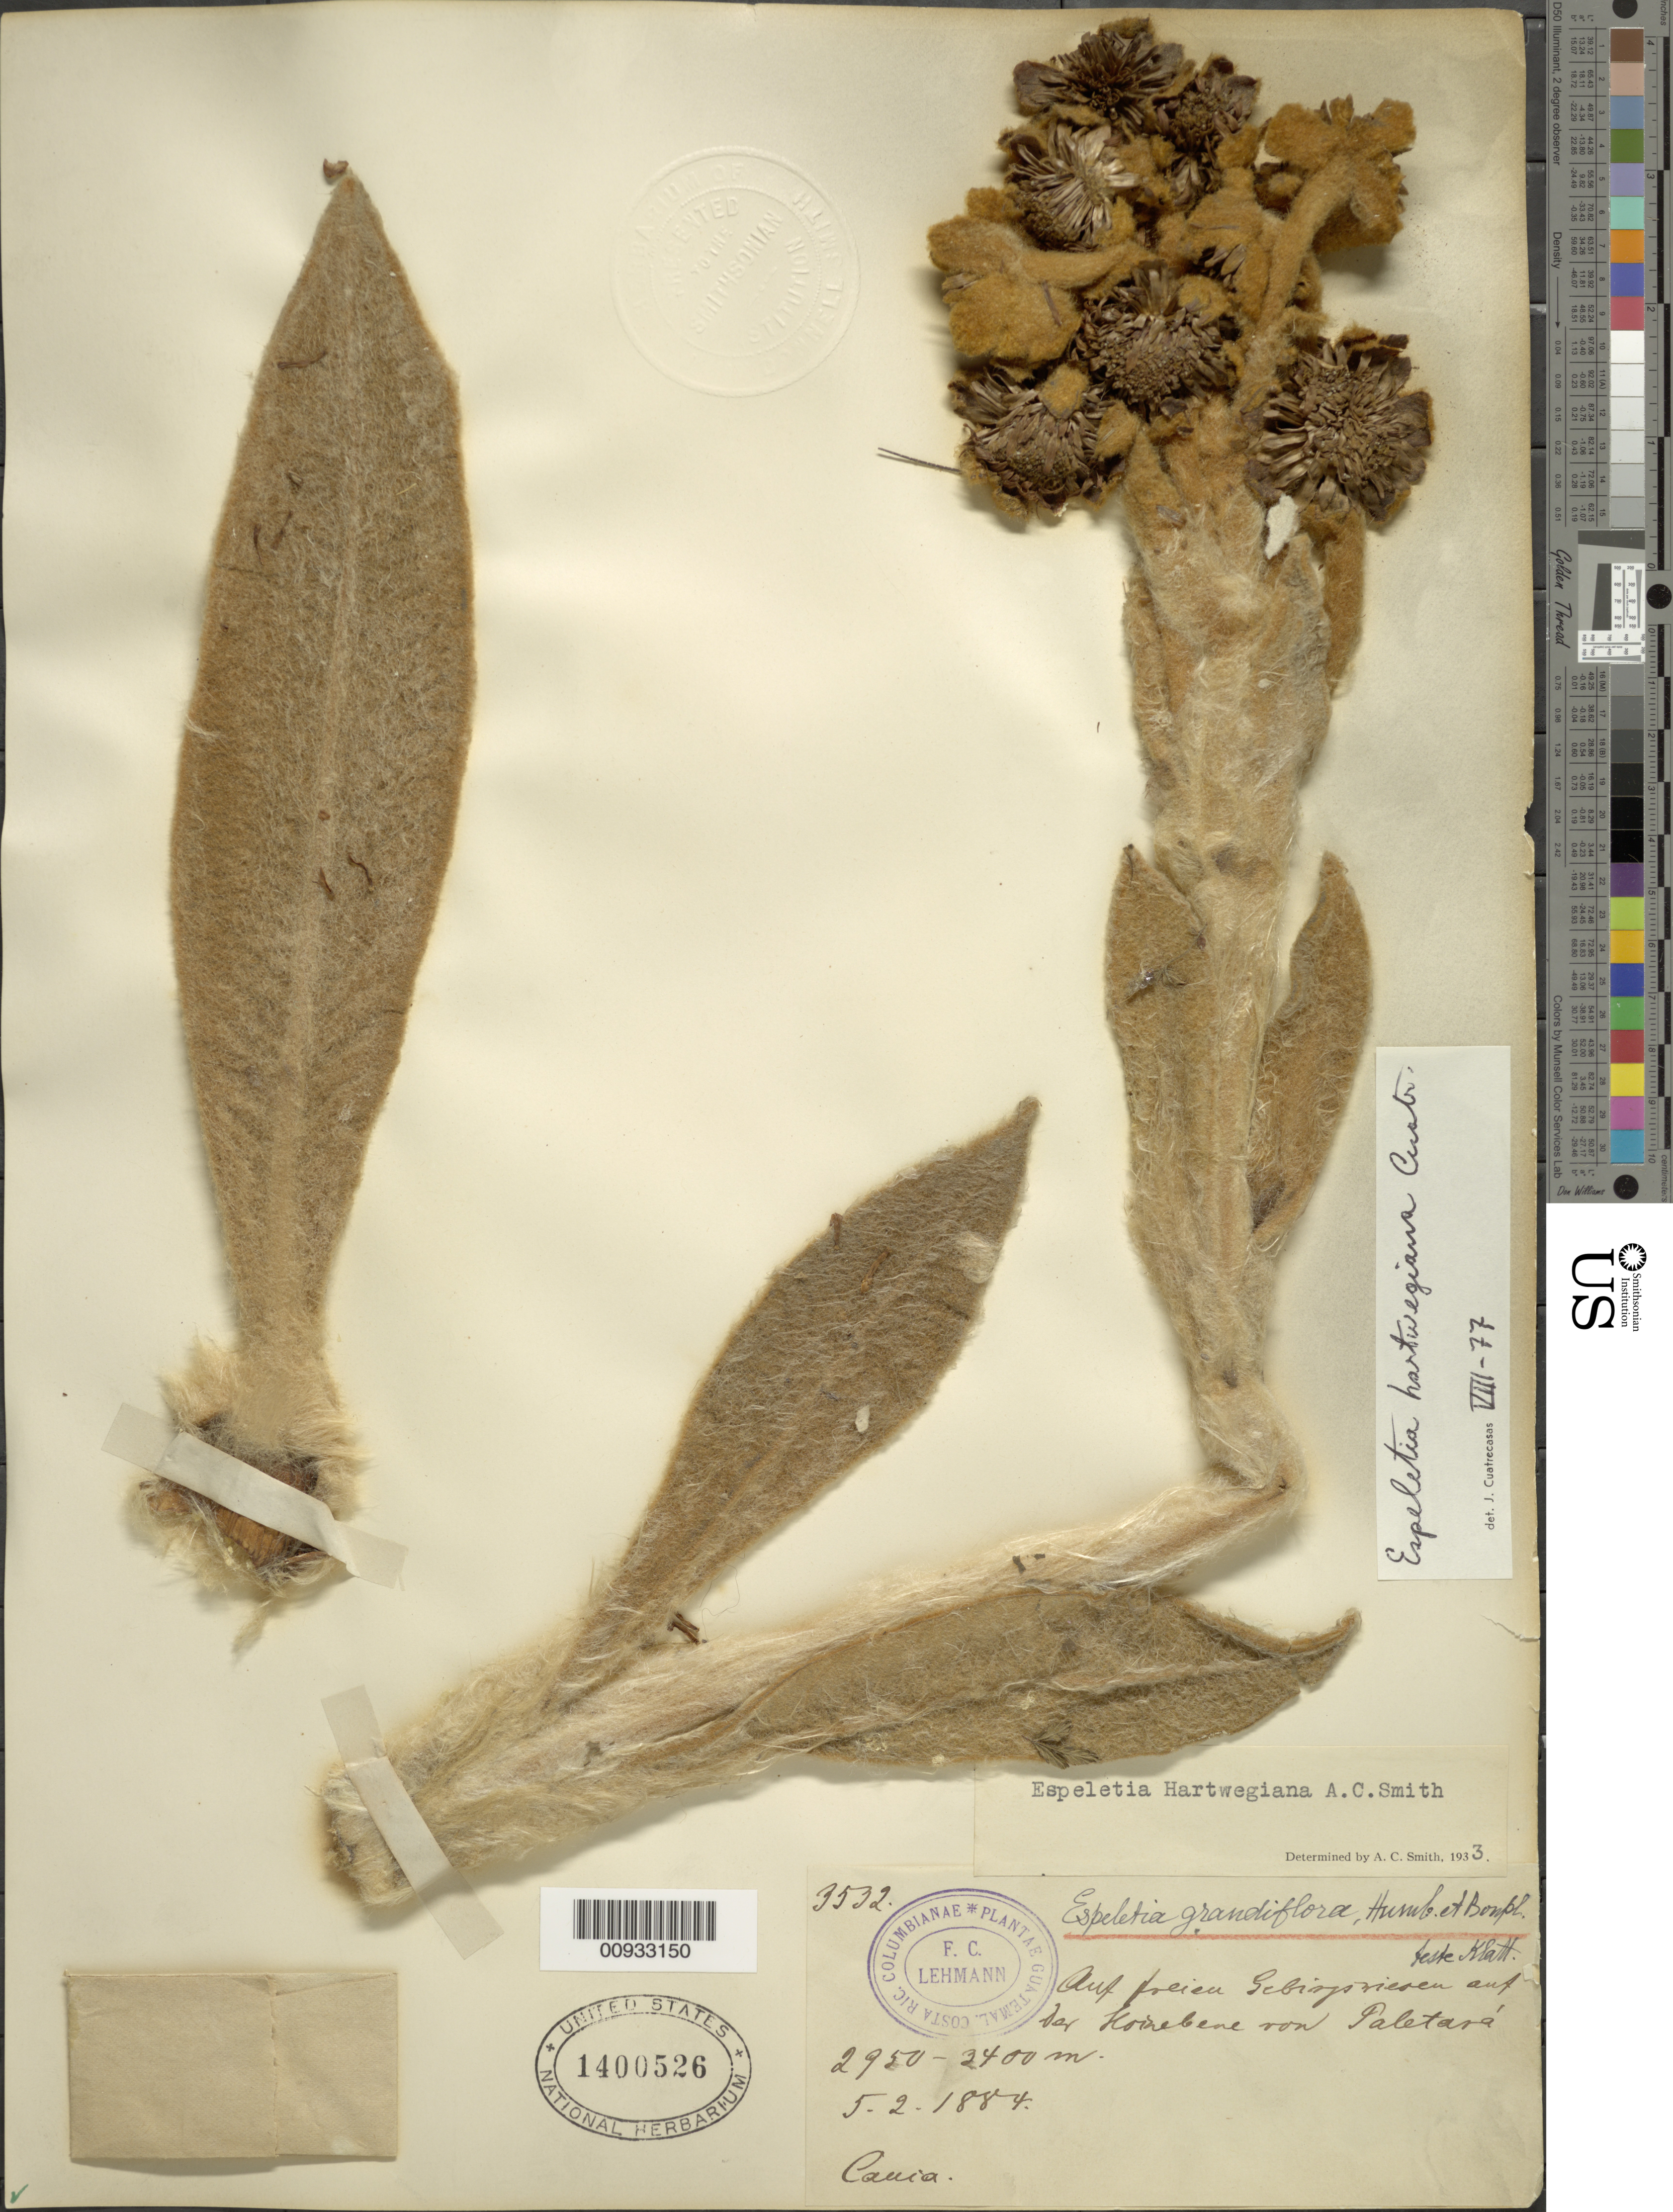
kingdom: Plantae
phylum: Tracheophyta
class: Magnoliopsida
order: Asterales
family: Asteraceae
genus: Espeletia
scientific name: Espeletia hartwegiana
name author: Sch. Bip. ex Cuatrec.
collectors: F. C. Lehmann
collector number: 3532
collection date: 1884-05-02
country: Colombia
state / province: Cauca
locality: Paletará.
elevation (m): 2950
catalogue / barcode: US 1400526